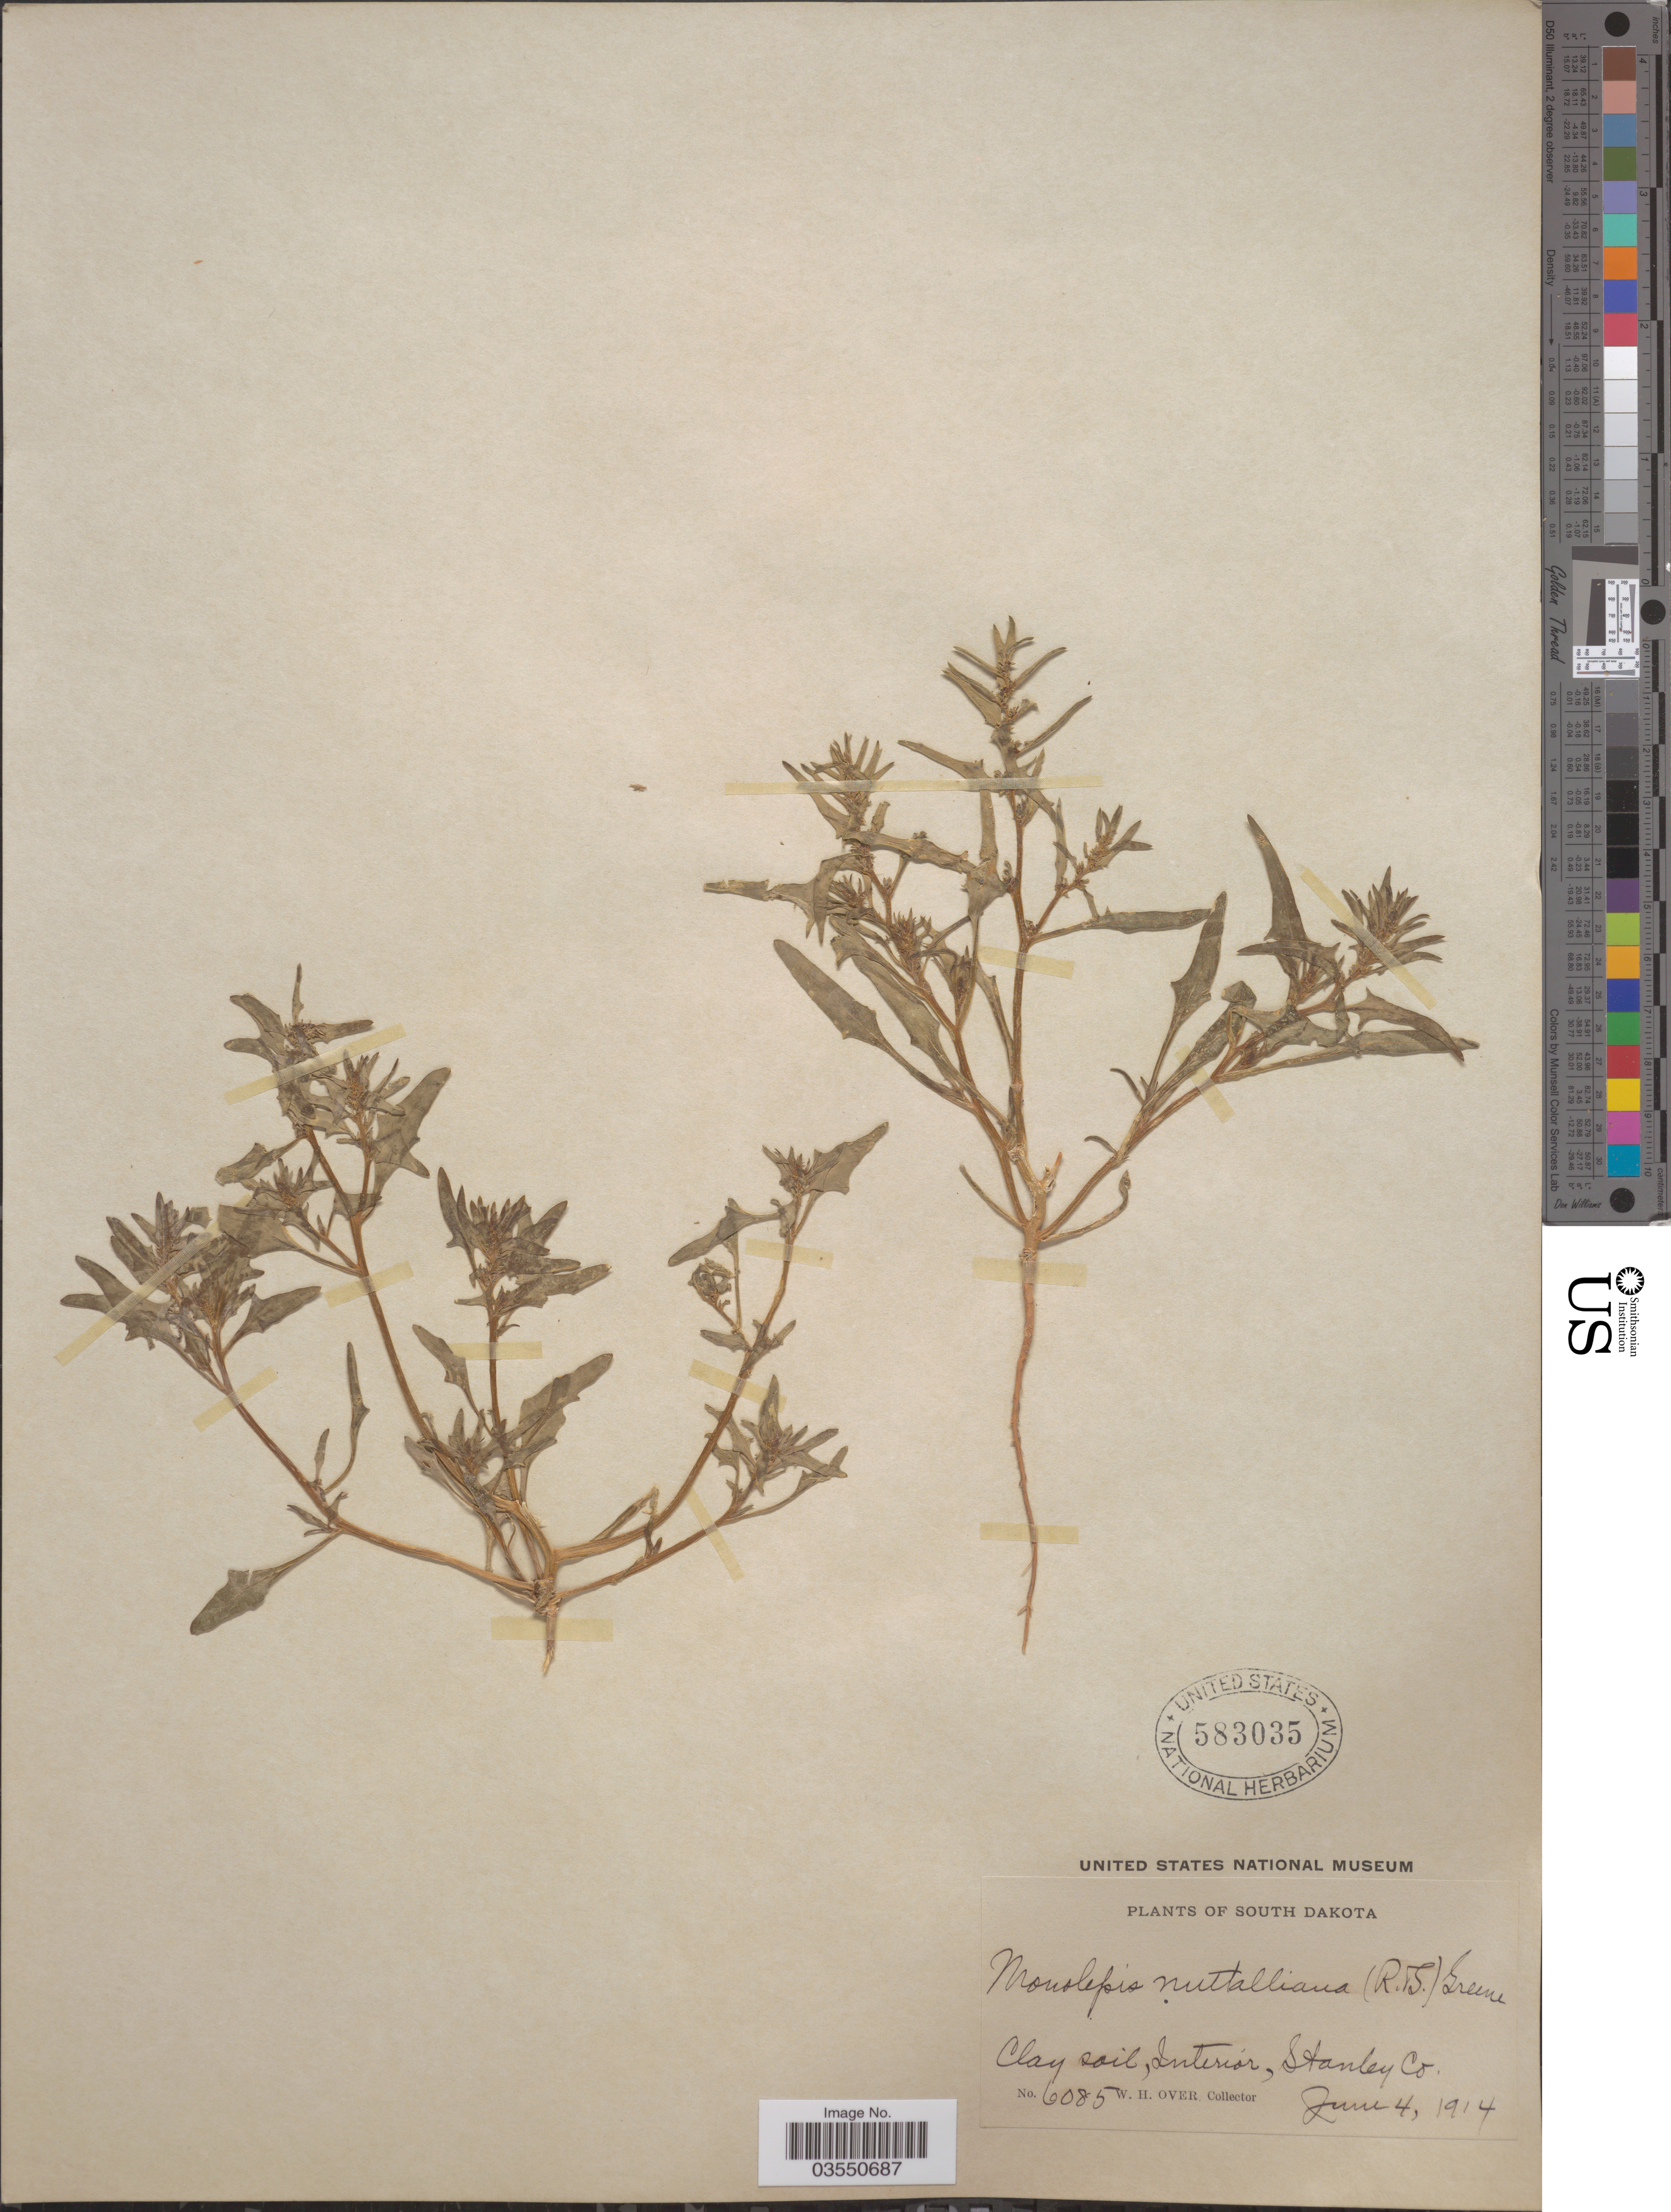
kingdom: Plantae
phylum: Tracheophyta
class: Magnoliopsida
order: Caryophyllales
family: Amaranthaceae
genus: Blitum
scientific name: Blitum nuttallianum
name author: Schult.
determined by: U.S. National Herbarium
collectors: W. Over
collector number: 6085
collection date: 1914-06-04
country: United States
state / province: South Dakota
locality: Interior, Stanley Co.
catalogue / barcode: US 583035